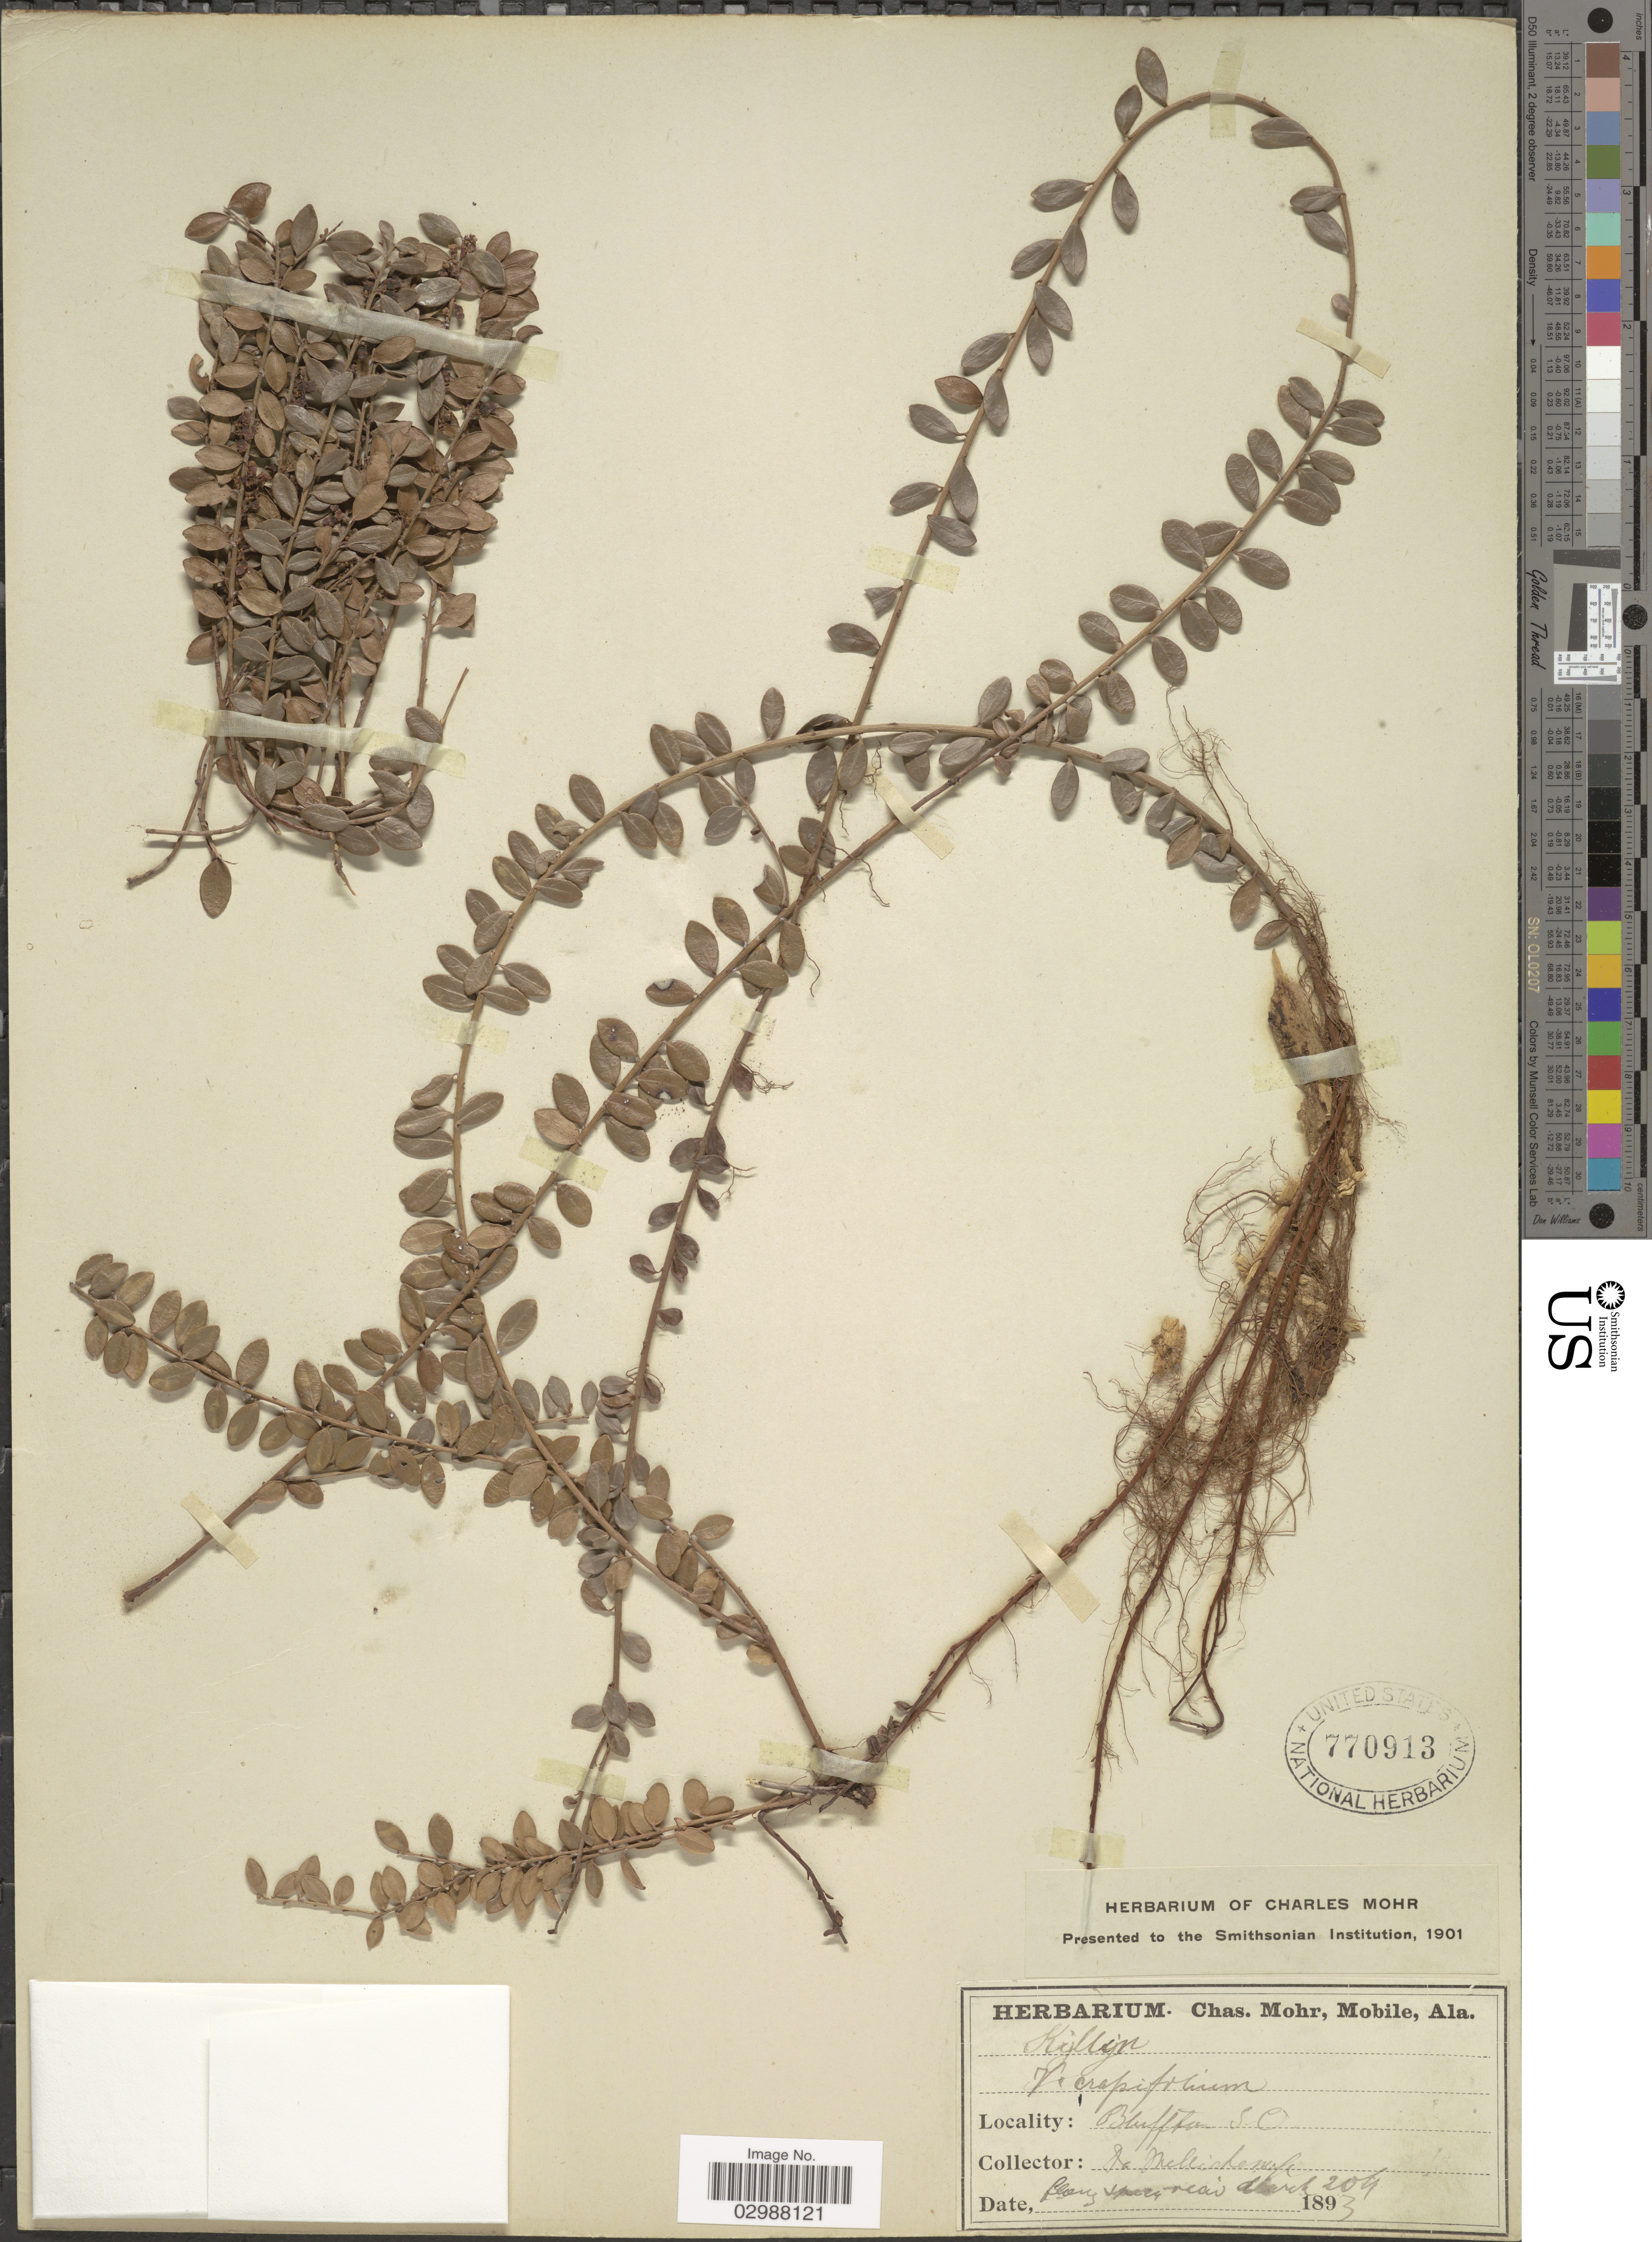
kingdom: Plantae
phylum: Tracheophyta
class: Magnoliopsida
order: Ericales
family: Ericaceae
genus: Vaccinium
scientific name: Vaccinium crassifolium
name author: Andrews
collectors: -. Mellichamp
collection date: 1893-03-20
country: United States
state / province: South Carolina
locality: Bluffton.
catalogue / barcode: US 770913